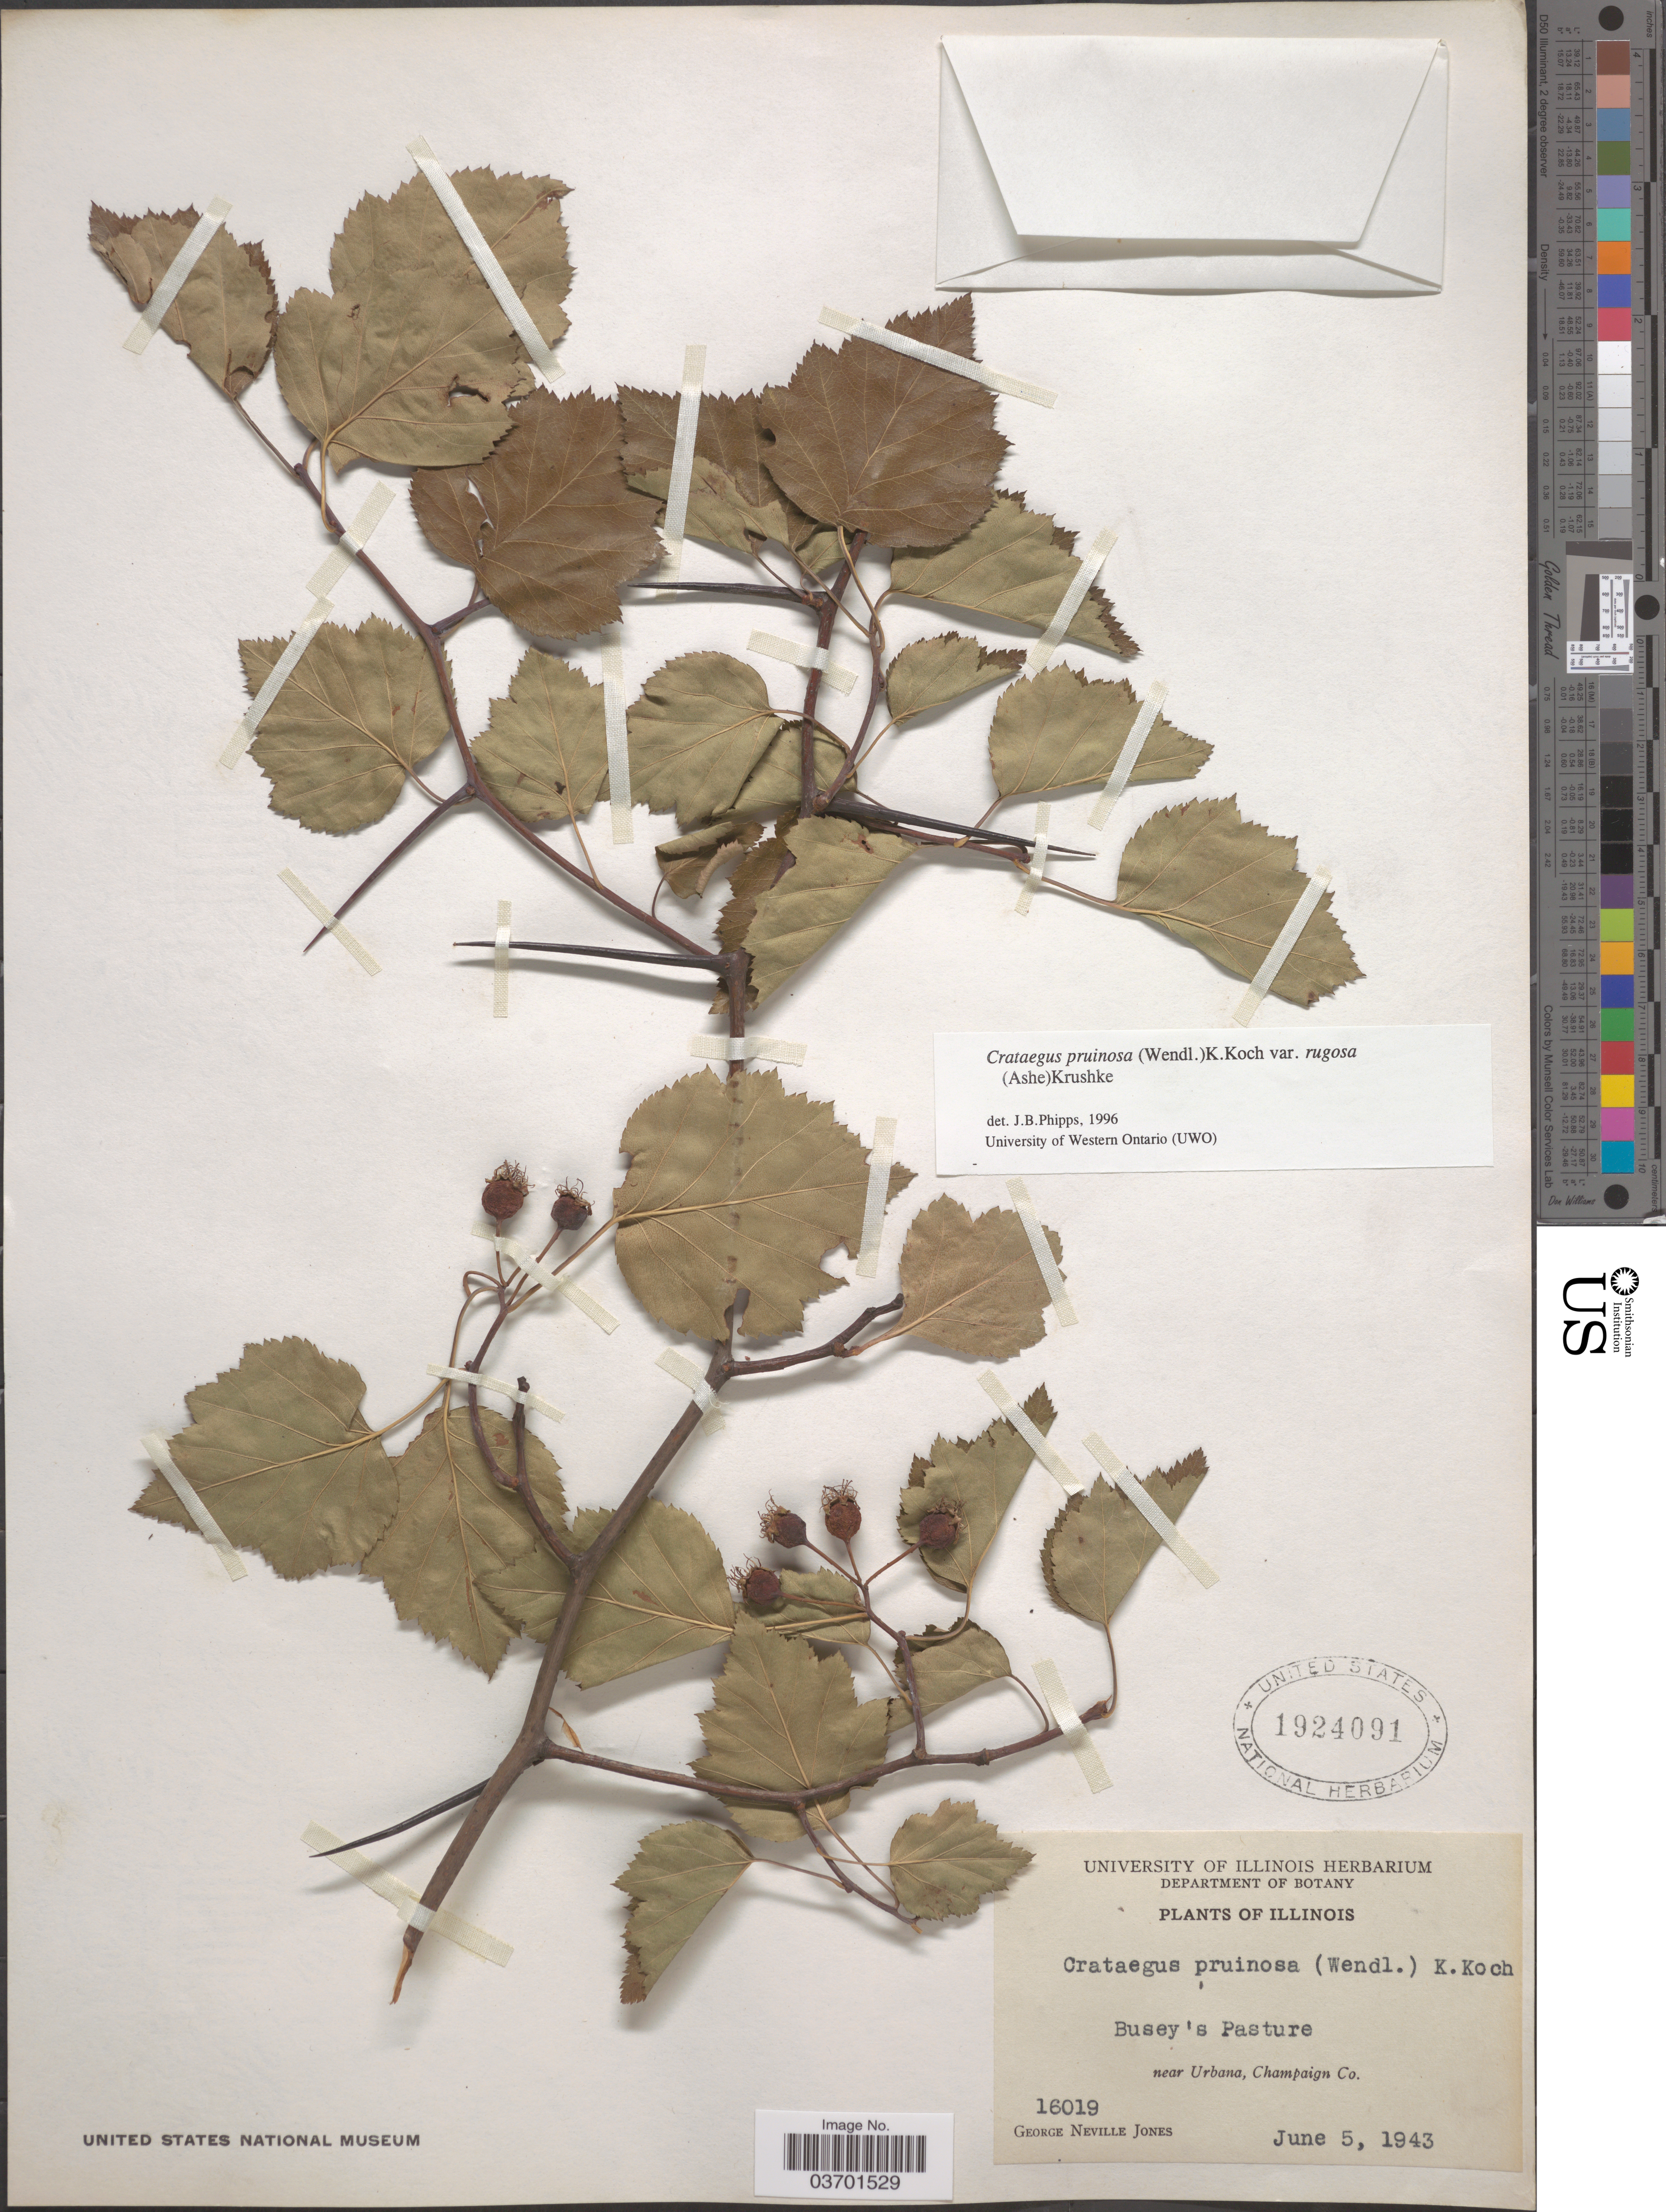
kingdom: Plantae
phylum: Tracheophyta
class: Magnoliopsida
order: Rosales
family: Rosaceae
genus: Crataegus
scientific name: Crataegus pruinosa var. rugosa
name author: (Ashe) Kruschke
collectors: G. N. Jones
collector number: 16019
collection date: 1943-06-05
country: United States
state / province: Illinois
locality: Busey's Pasture near Urbana, Champaign Co.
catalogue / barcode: US 1924091